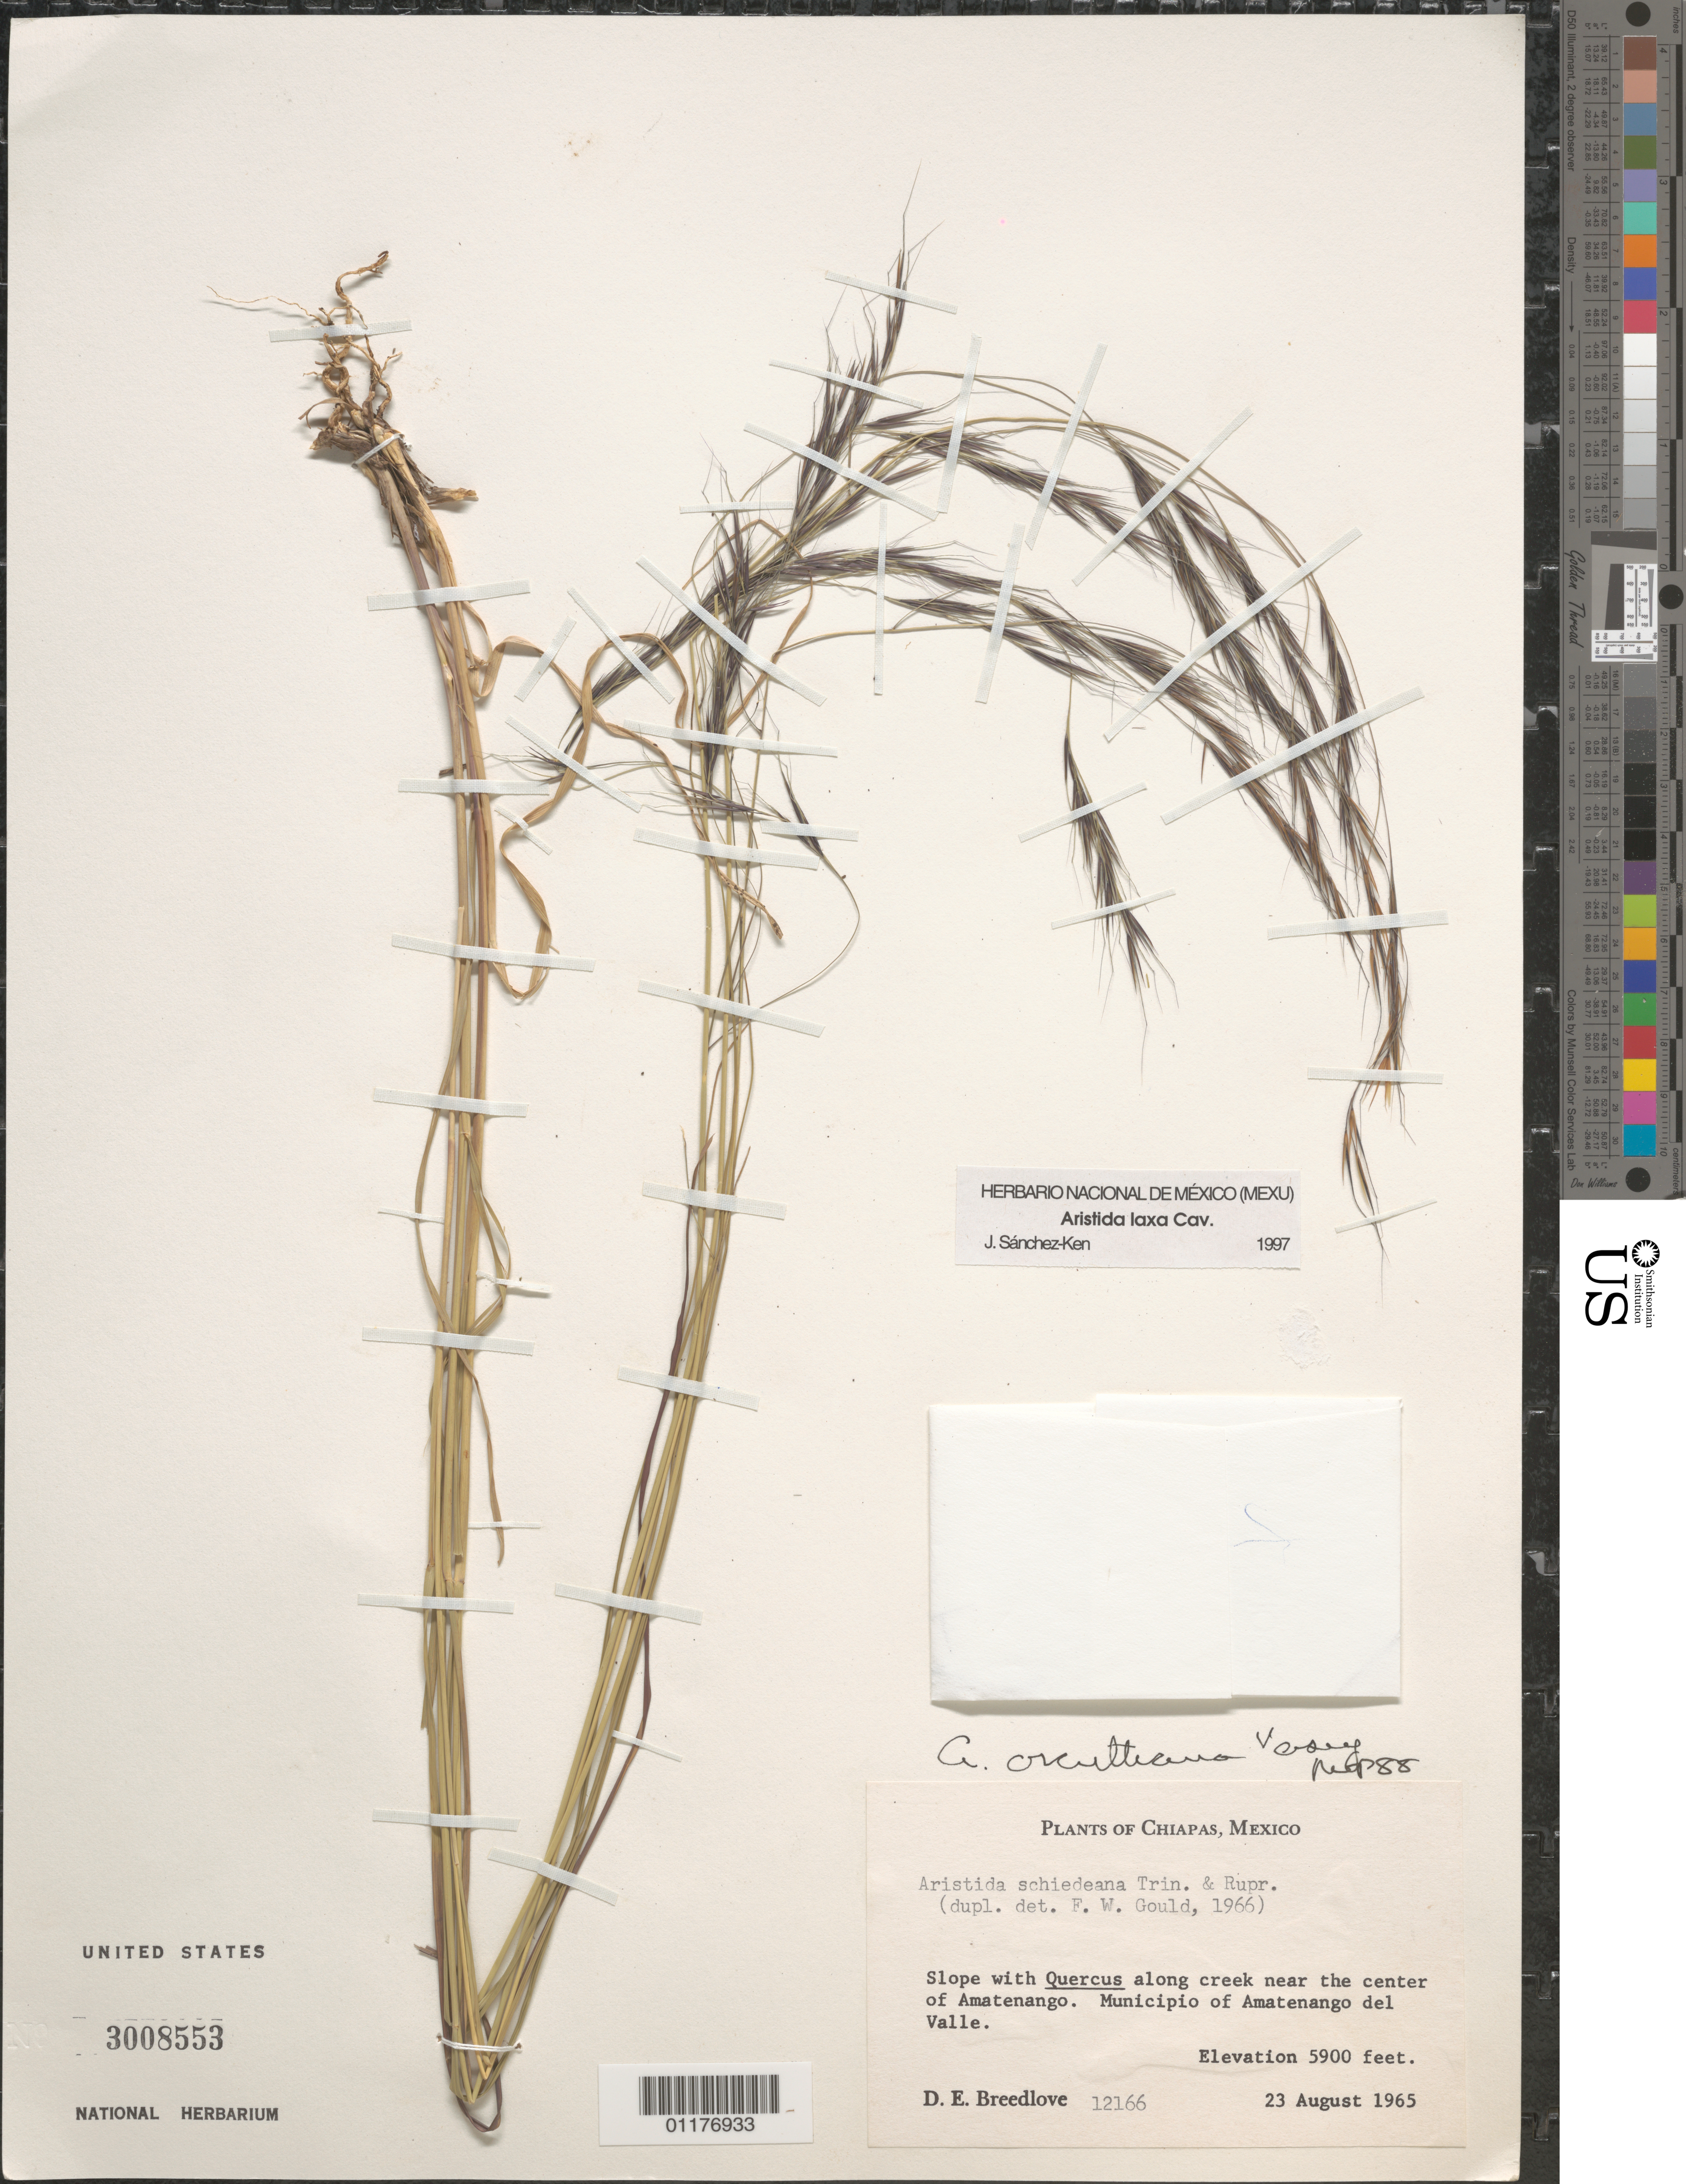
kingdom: Plantae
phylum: Tracheophyta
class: Liliopsida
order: Poales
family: Poaceae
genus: Aristida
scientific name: Aristida laxa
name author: Cav.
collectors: D. E. Breedlove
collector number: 12166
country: Mexico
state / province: Chiapas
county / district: Amatenango del Valle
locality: Along creek near the center of Amatenango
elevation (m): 1798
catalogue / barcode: US 3008553